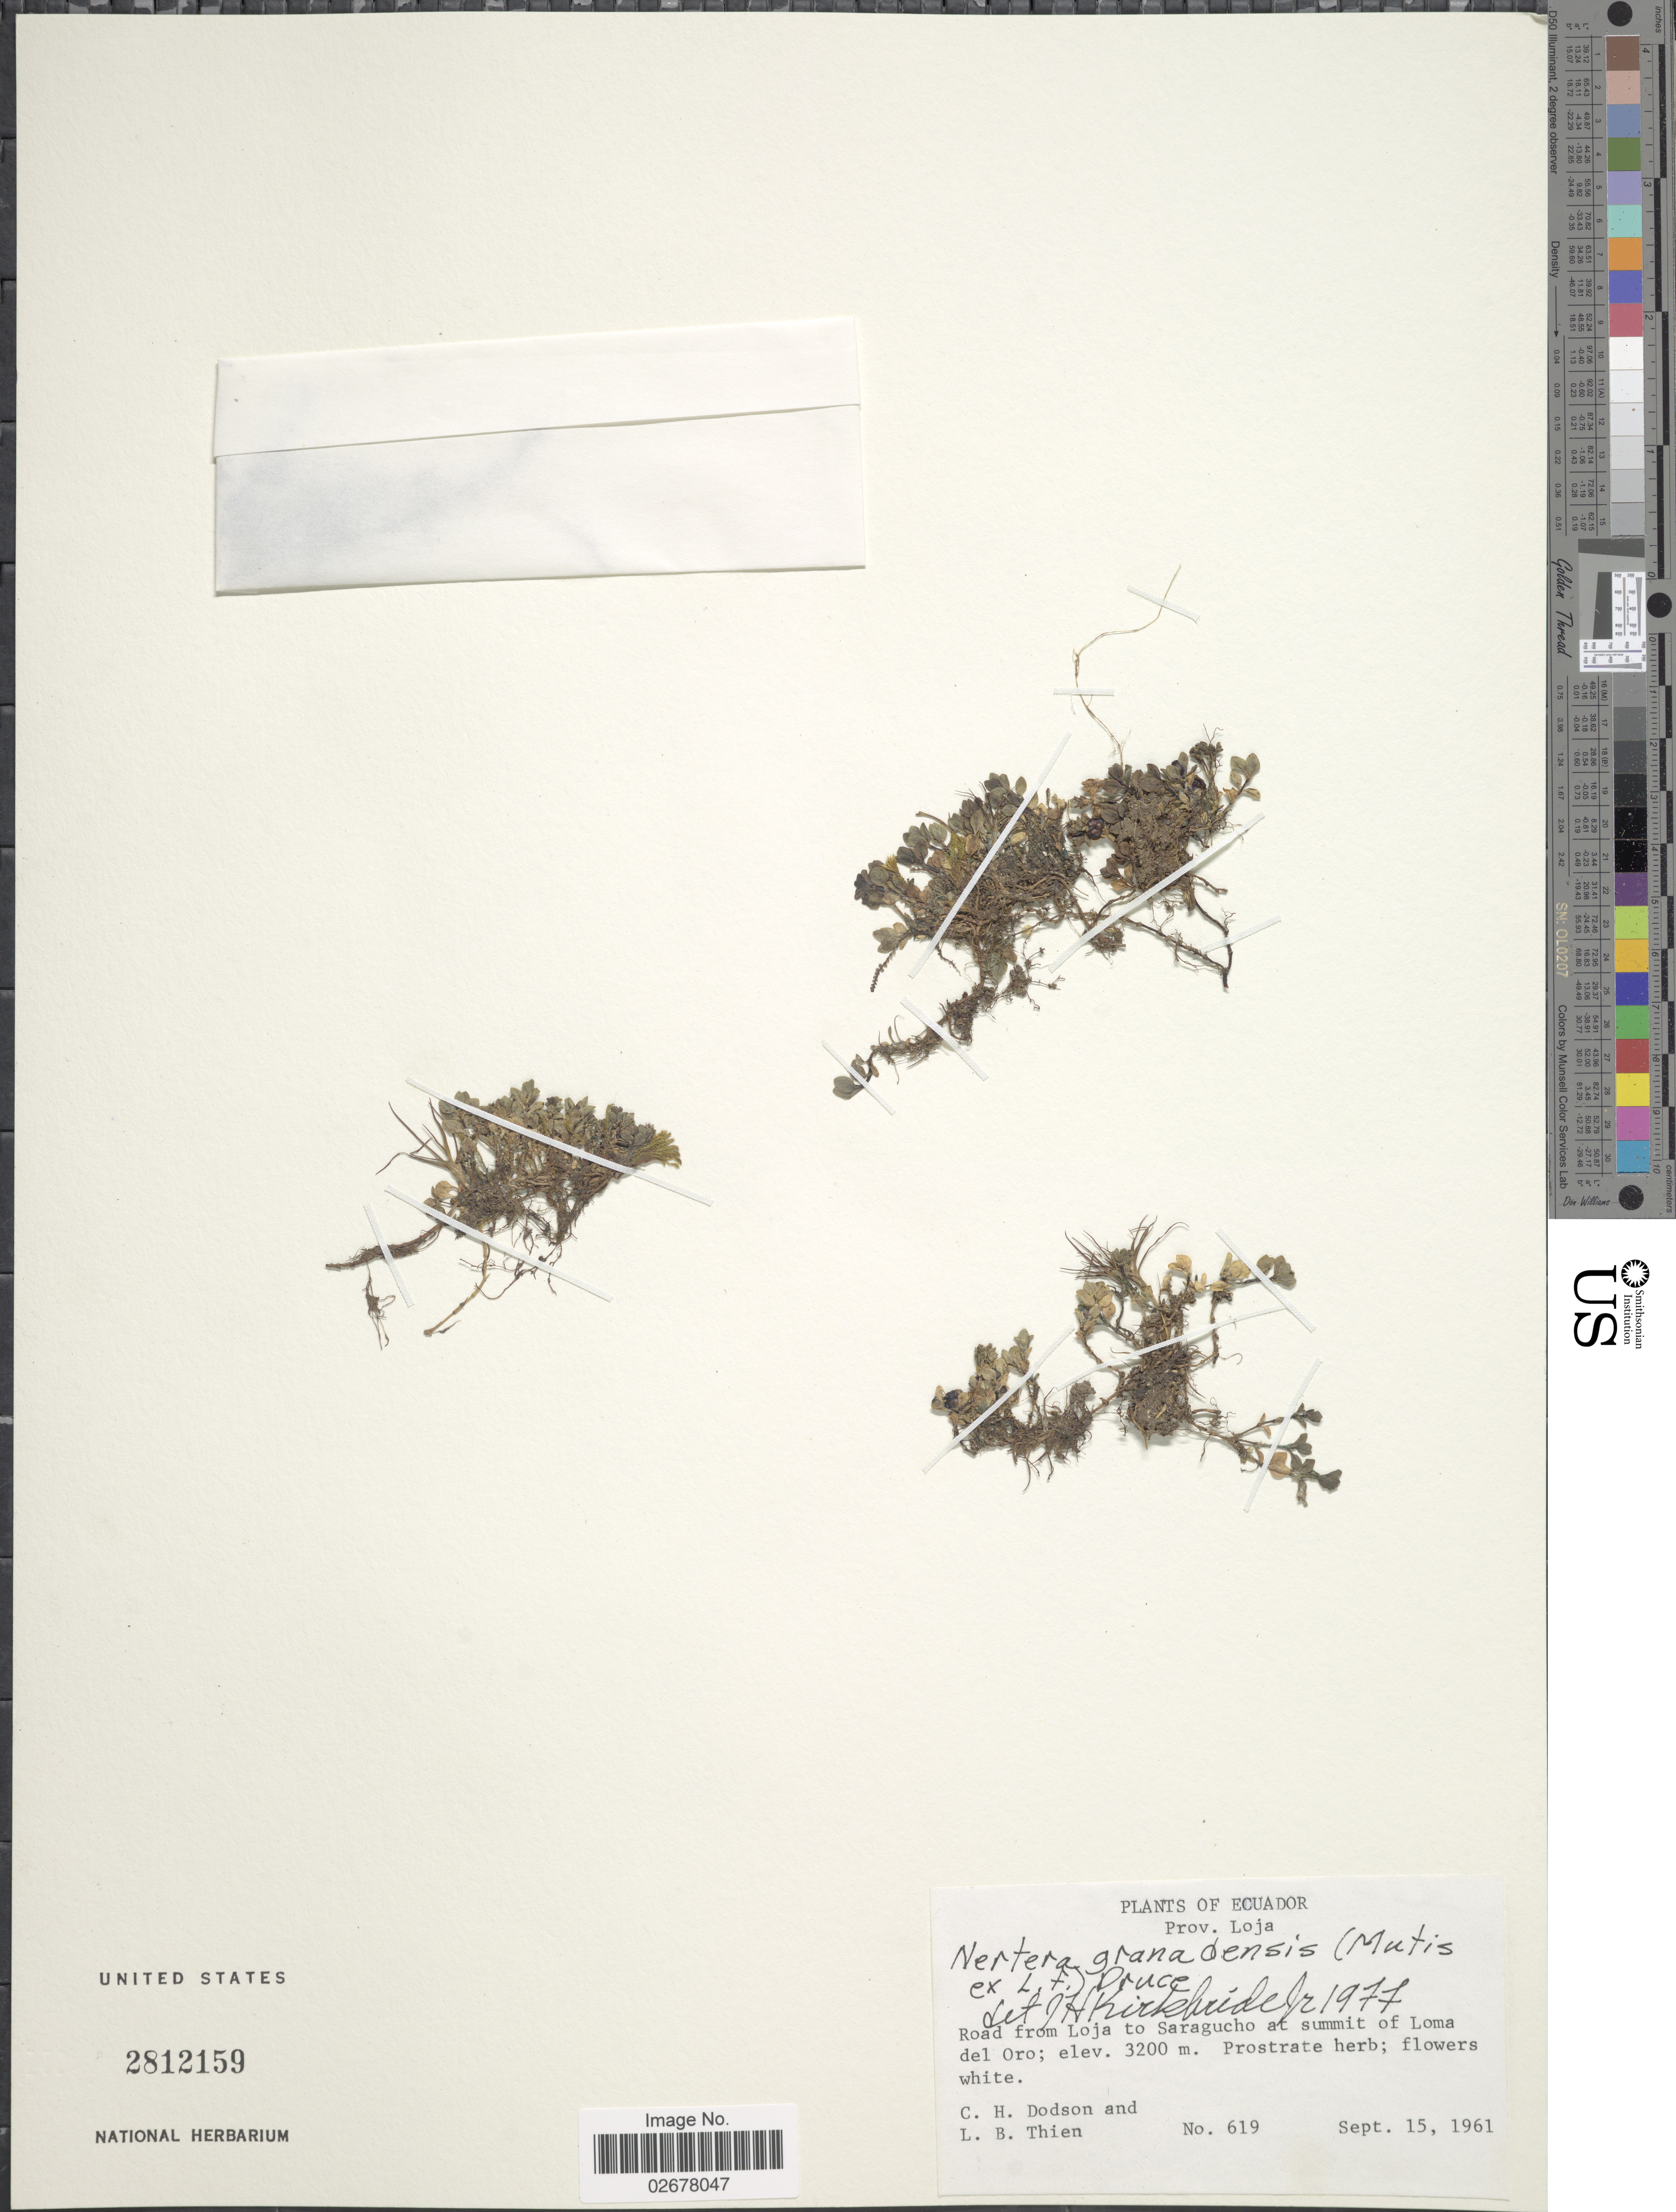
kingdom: Plantae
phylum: Tracheophyta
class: Magnoliopsida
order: Gentianales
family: Rubiaceae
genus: Nertera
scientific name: Nertera depressa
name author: Banks & Sol. ex Gaertn.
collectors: C. H. Dodson & L. Thien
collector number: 619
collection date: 1961-09-15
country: Ecuador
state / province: Loja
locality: Road from Loja to Saragucho at summit of Loma del Oro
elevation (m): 3200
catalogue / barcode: US 2812159